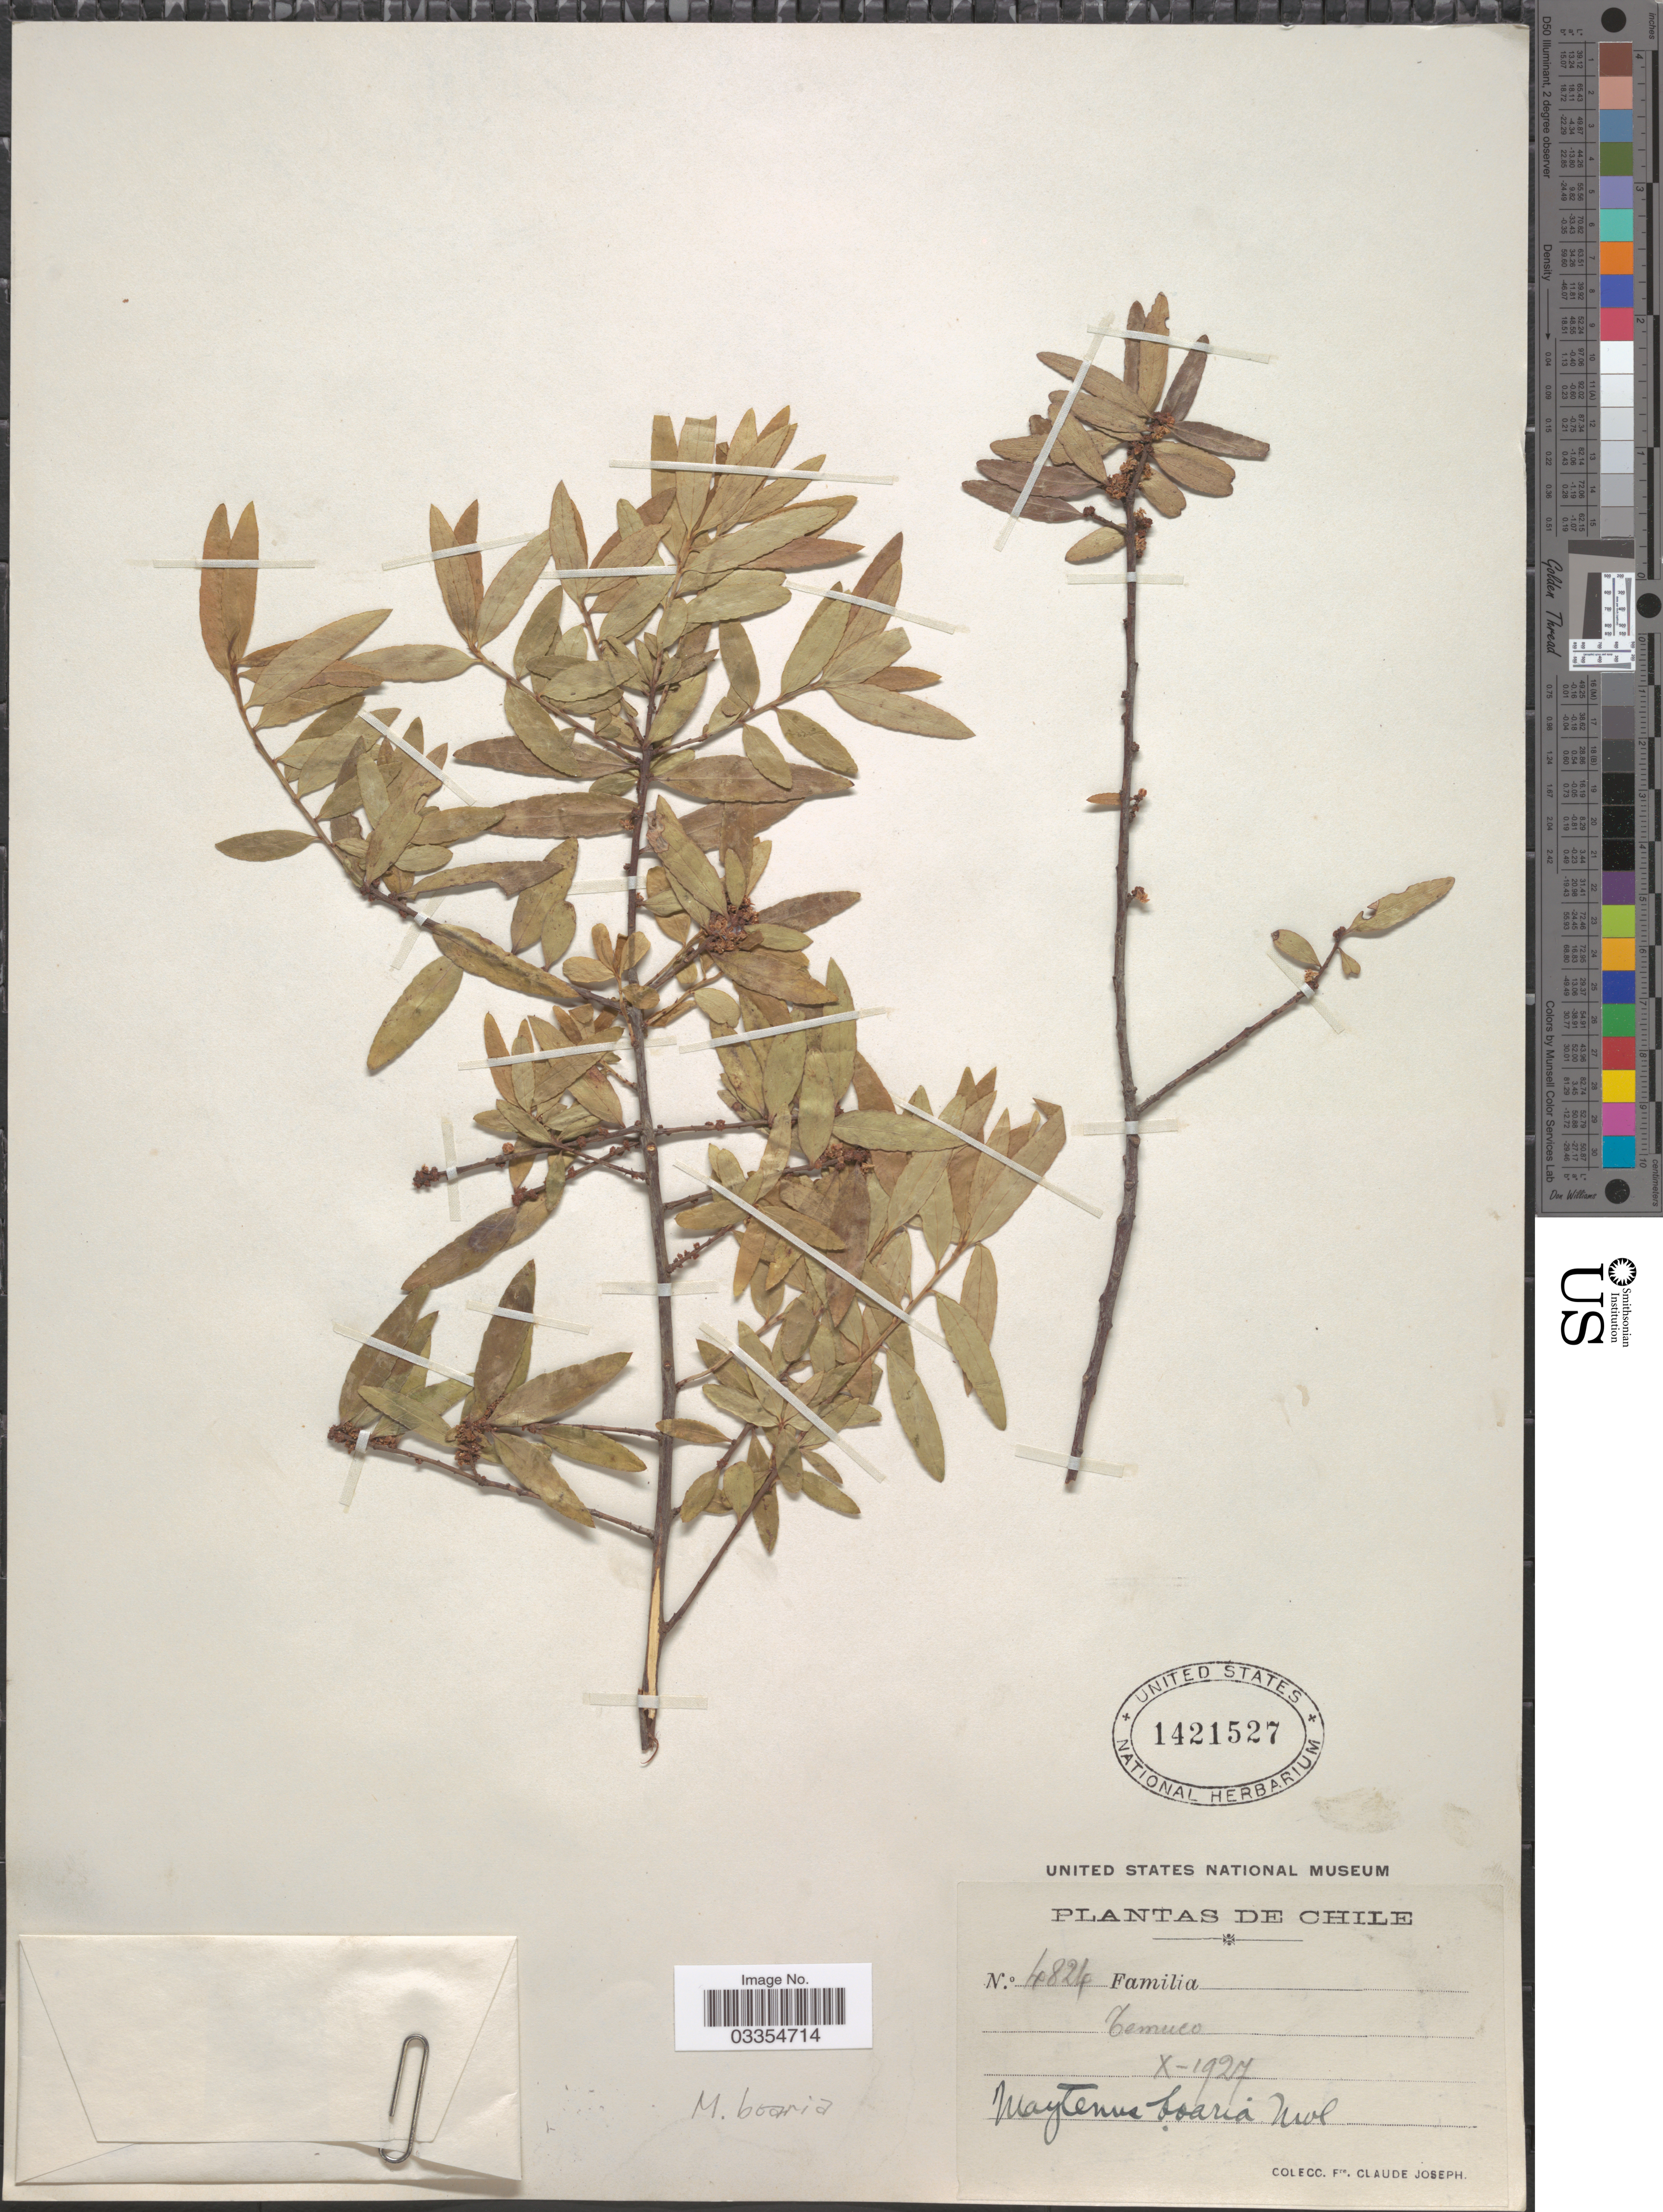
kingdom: Plantae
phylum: Tracheophyta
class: Magnoliopsida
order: Celastrales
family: Celastraceae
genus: Maytenus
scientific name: Maytenus boaria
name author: Molina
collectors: Bro. Claude-Joseph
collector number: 4824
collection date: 1927-10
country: Chile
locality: Temuco.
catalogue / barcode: US 1421527